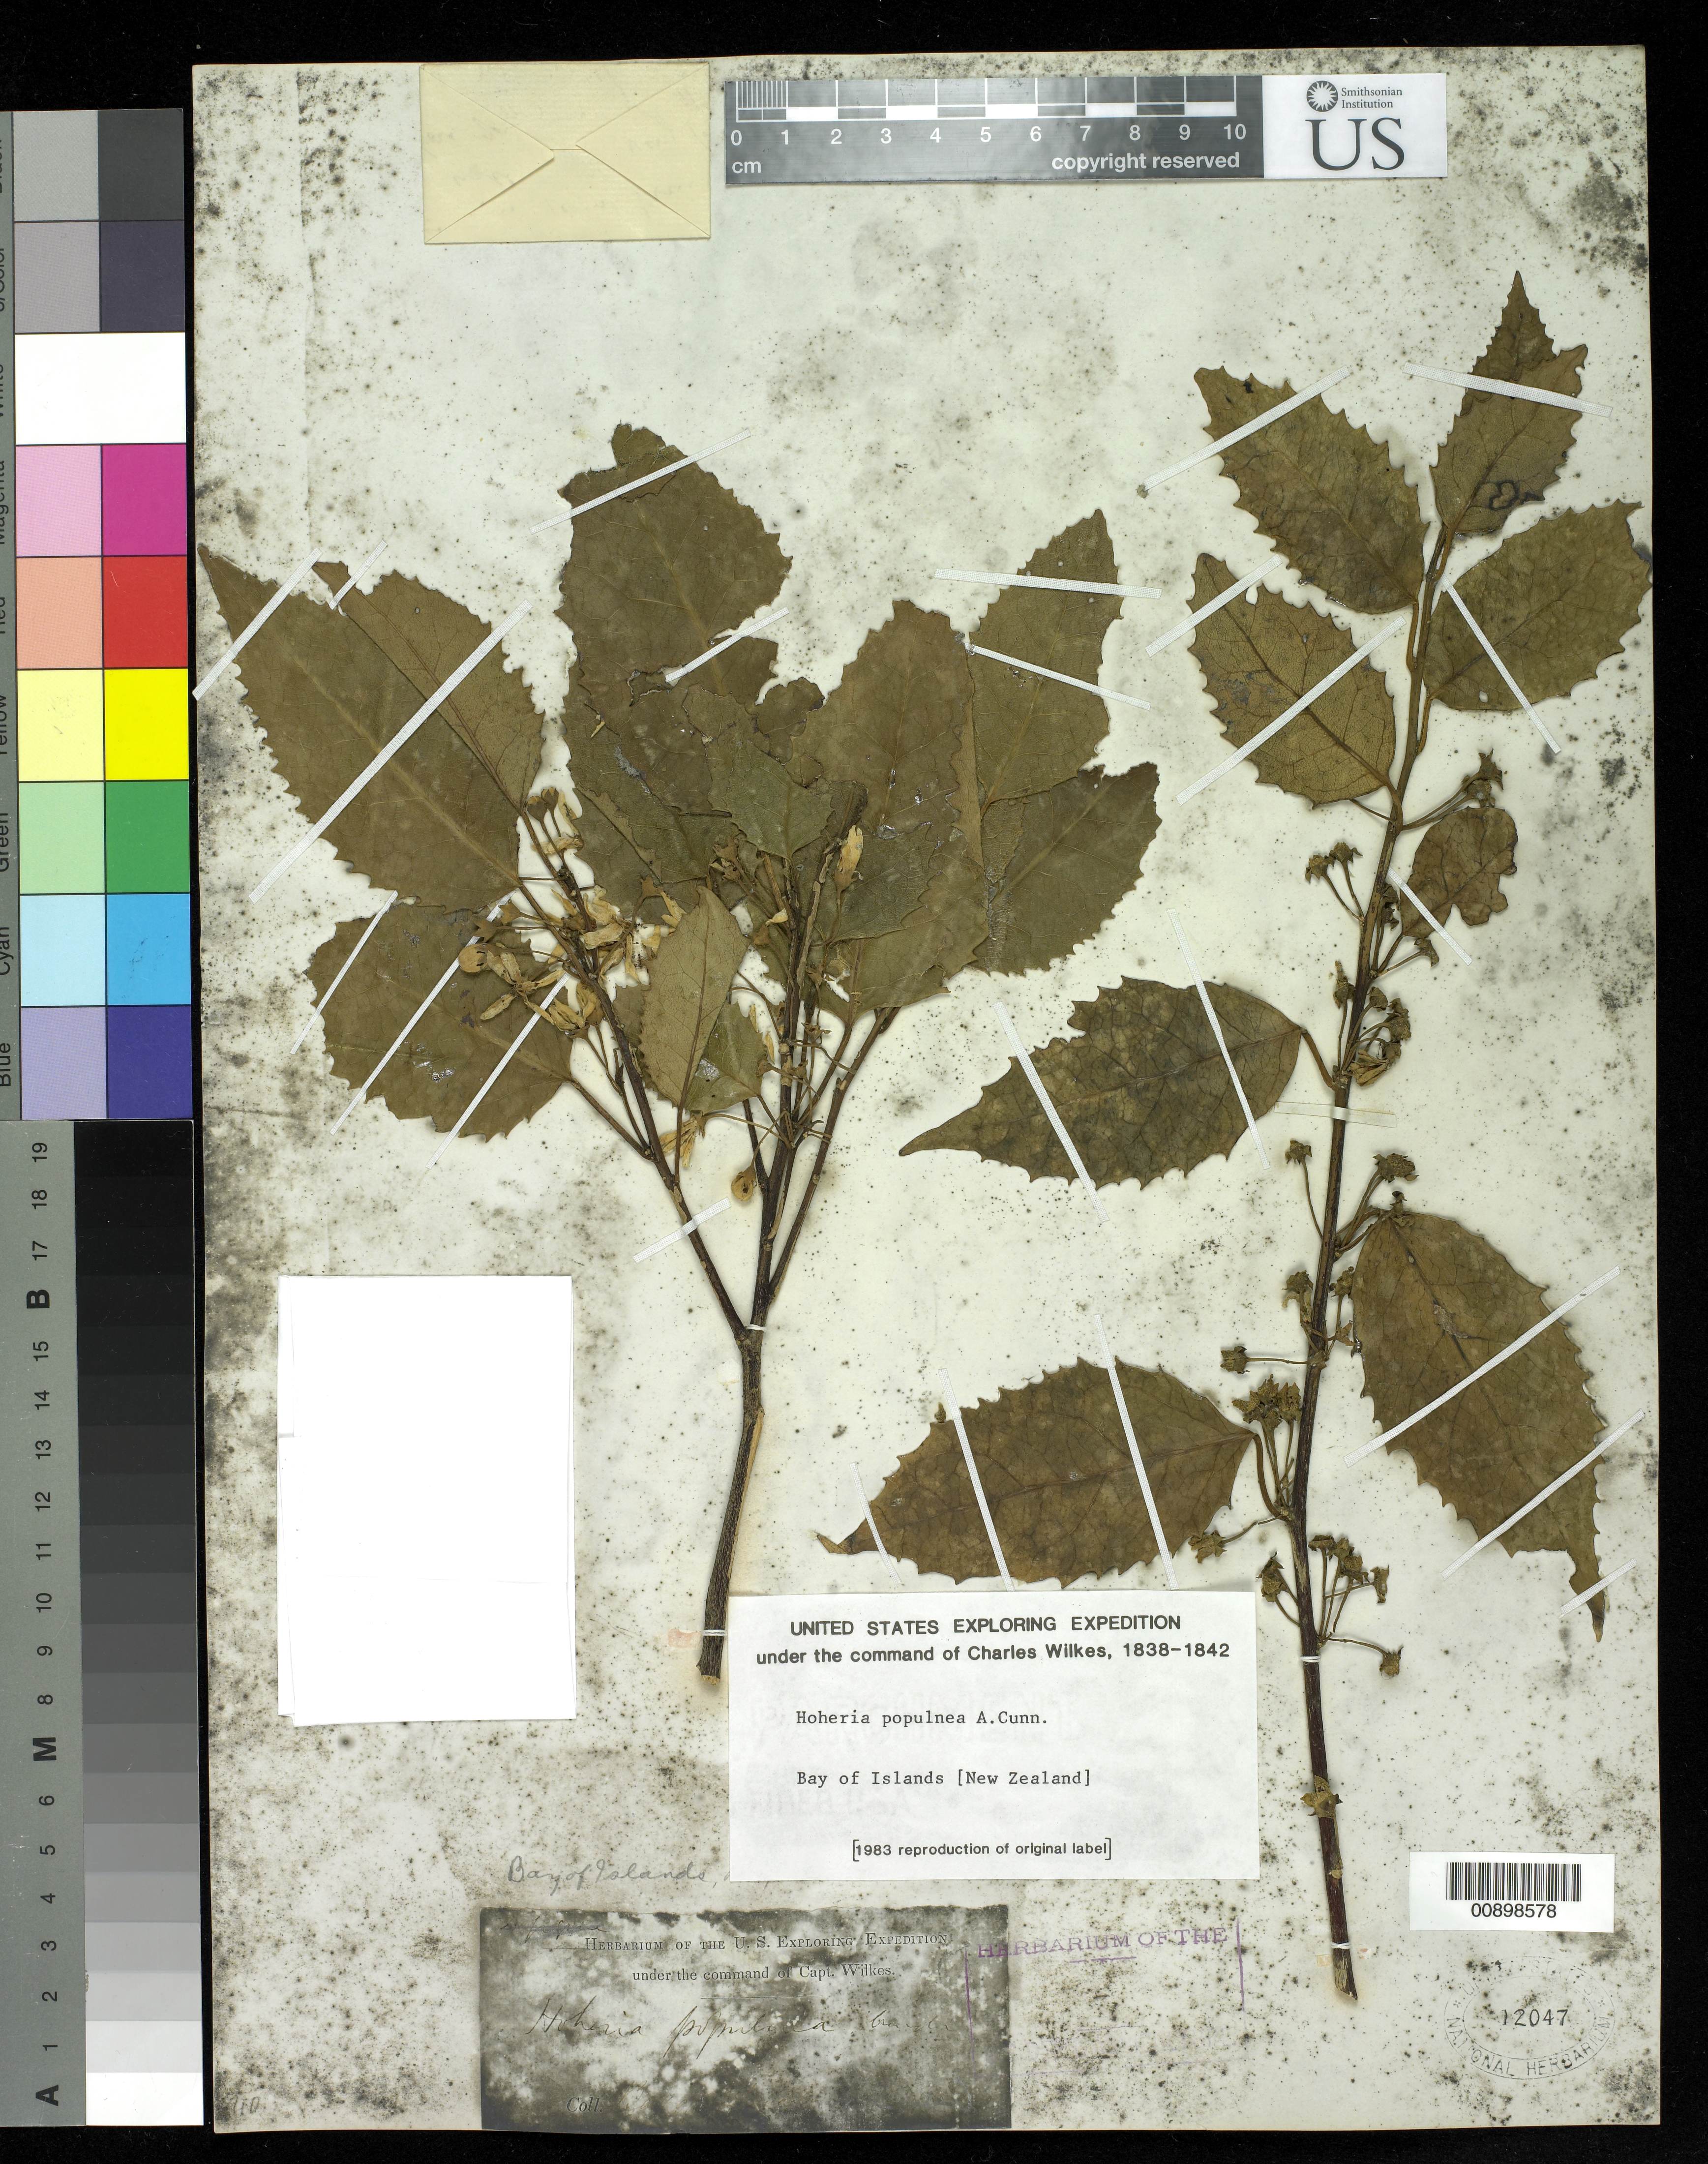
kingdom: Plantae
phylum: Tracheophyta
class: Magnoliopsida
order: Malvales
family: Malvaceae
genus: Hoheria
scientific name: Hoheria populnea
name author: A. Cunn.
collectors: Wilkes Explor. Exped.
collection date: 1838/1842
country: New Zealand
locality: Bay of Islands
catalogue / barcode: US 12047